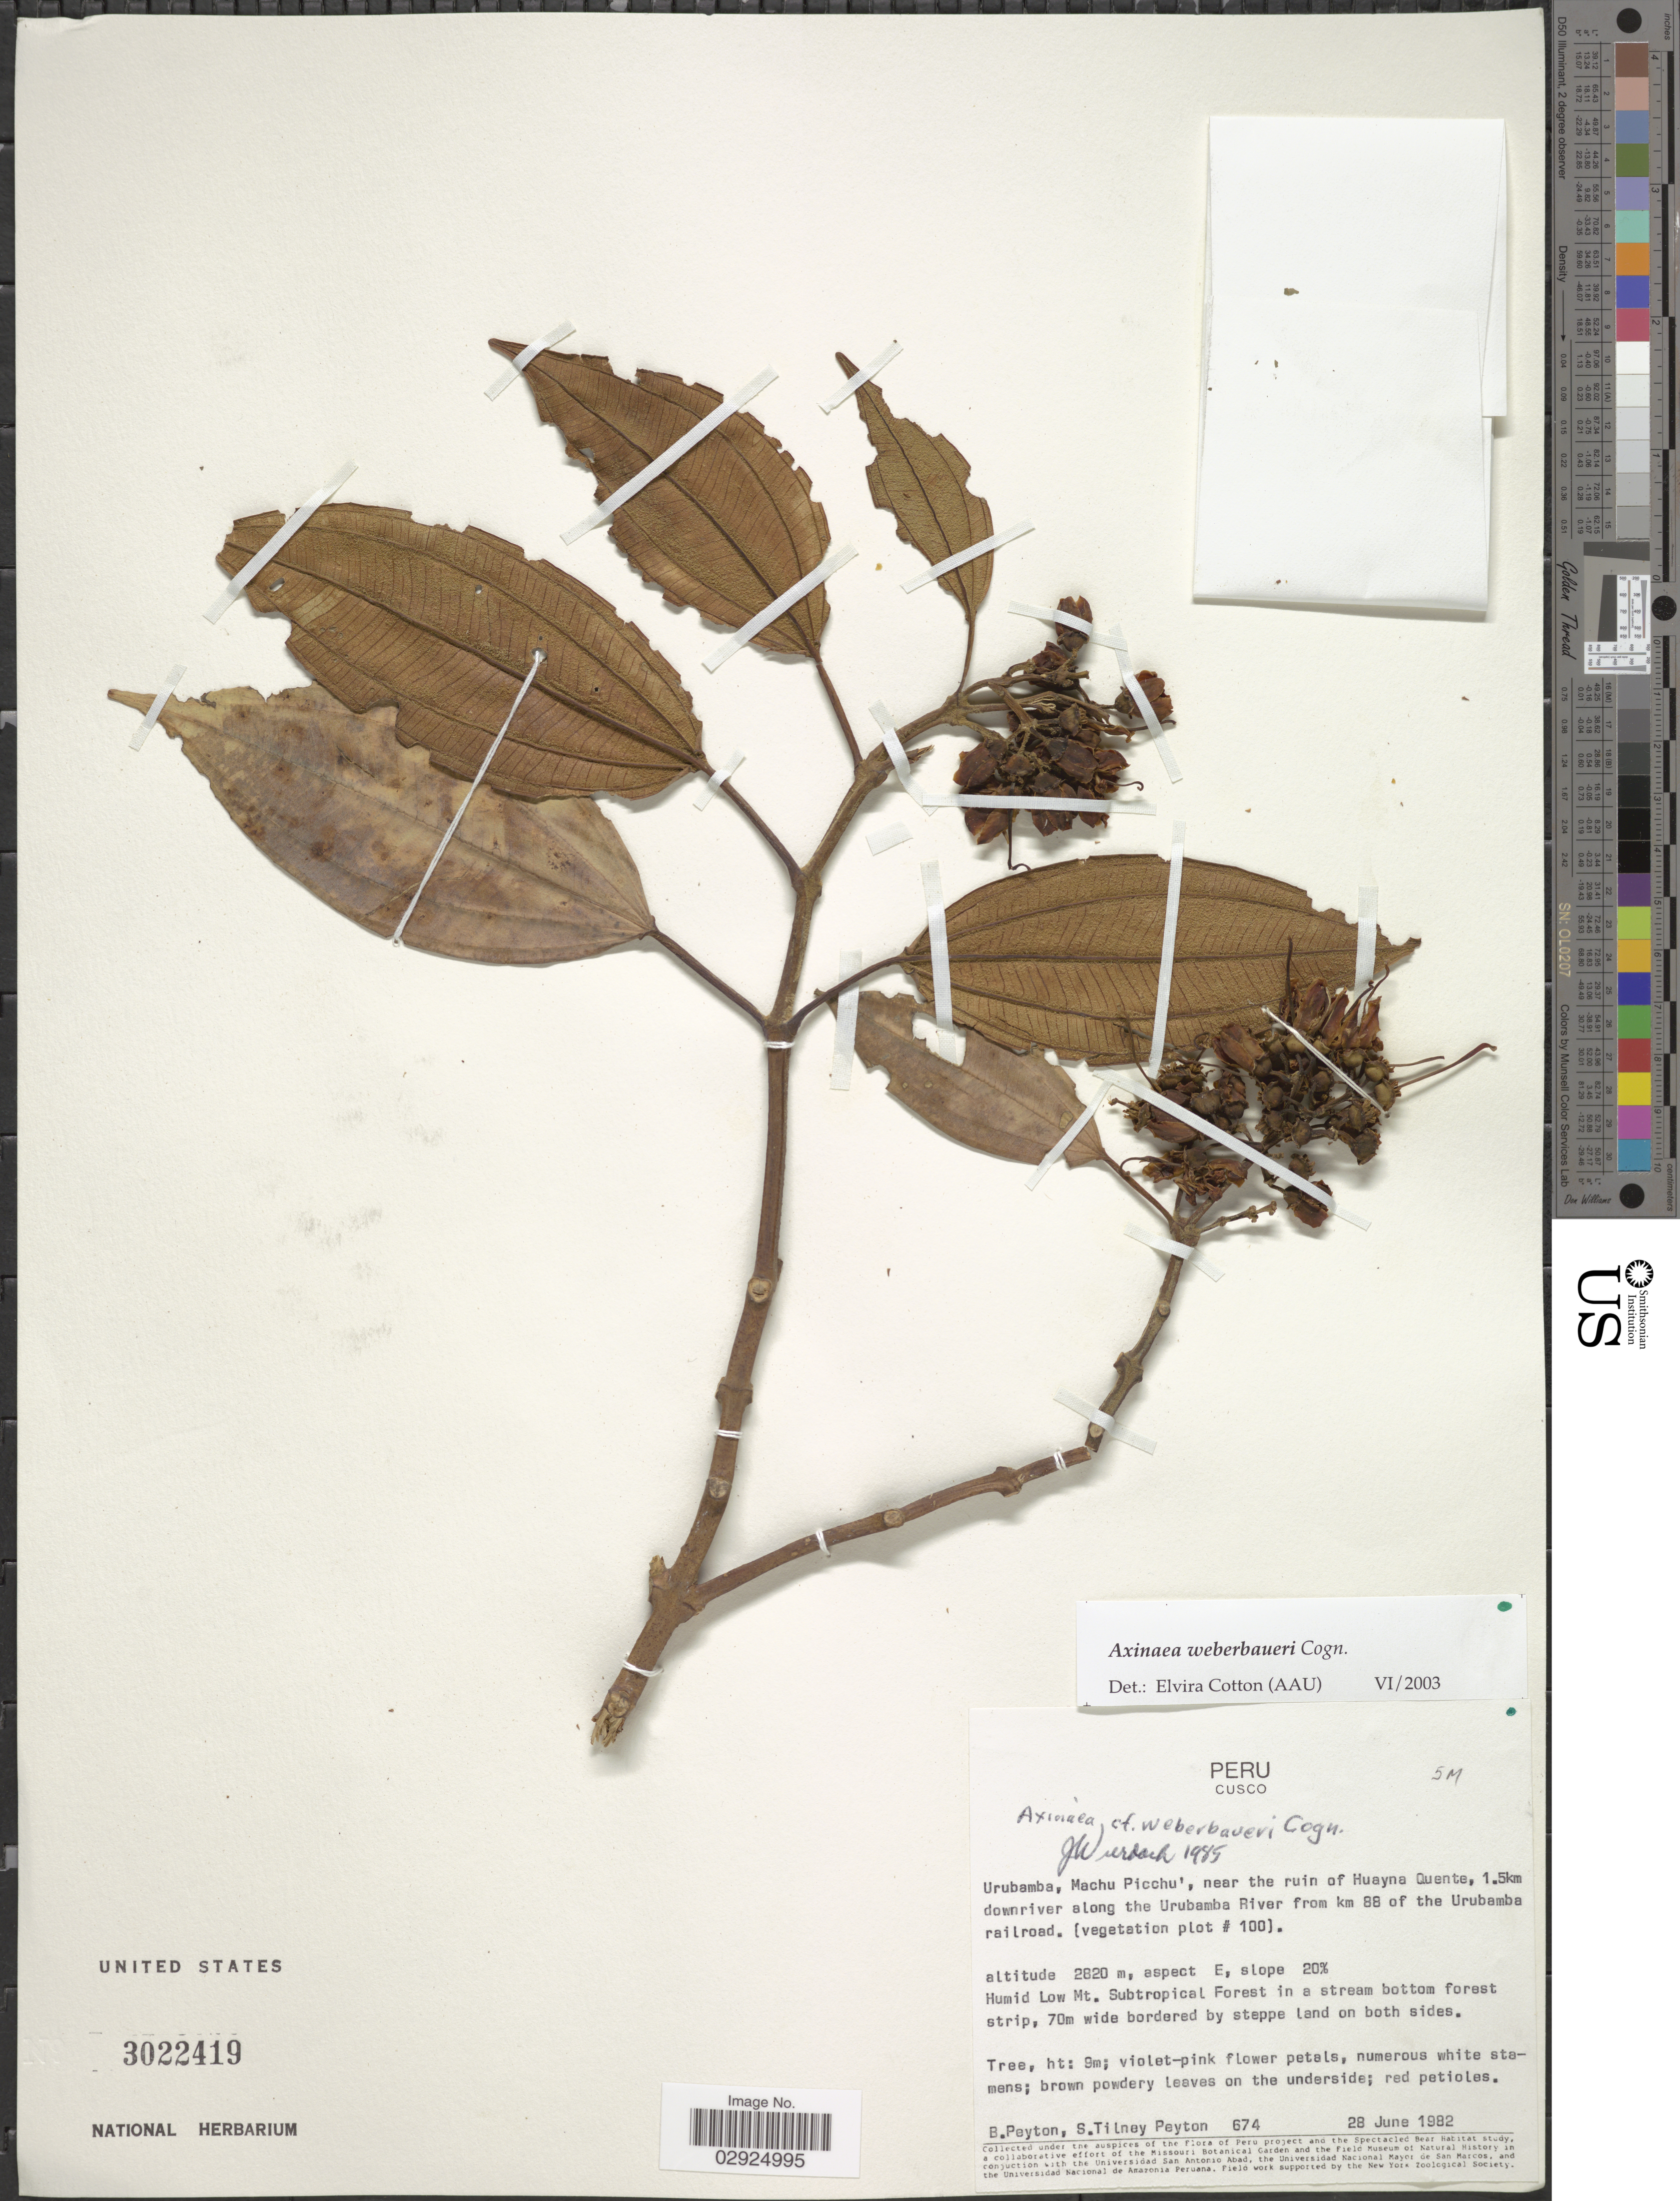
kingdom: Plantae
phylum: Tracheophyta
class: Magnoliopsida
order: Myrtales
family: Melastomataceae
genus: Axinaea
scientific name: Axinaea weberbaueri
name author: Cogn.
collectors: B. Peyton & S. Peyton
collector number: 674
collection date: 1982-06-28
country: Peru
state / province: Cusco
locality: Urubamba, Machu Picchu' , near the ruin of Huayna Quente, 1.5km downriver along the Urubamba River from km 88 of the Urubamba railroad, (vegetation plot # 100).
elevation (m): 2820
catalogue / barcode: US 3022419